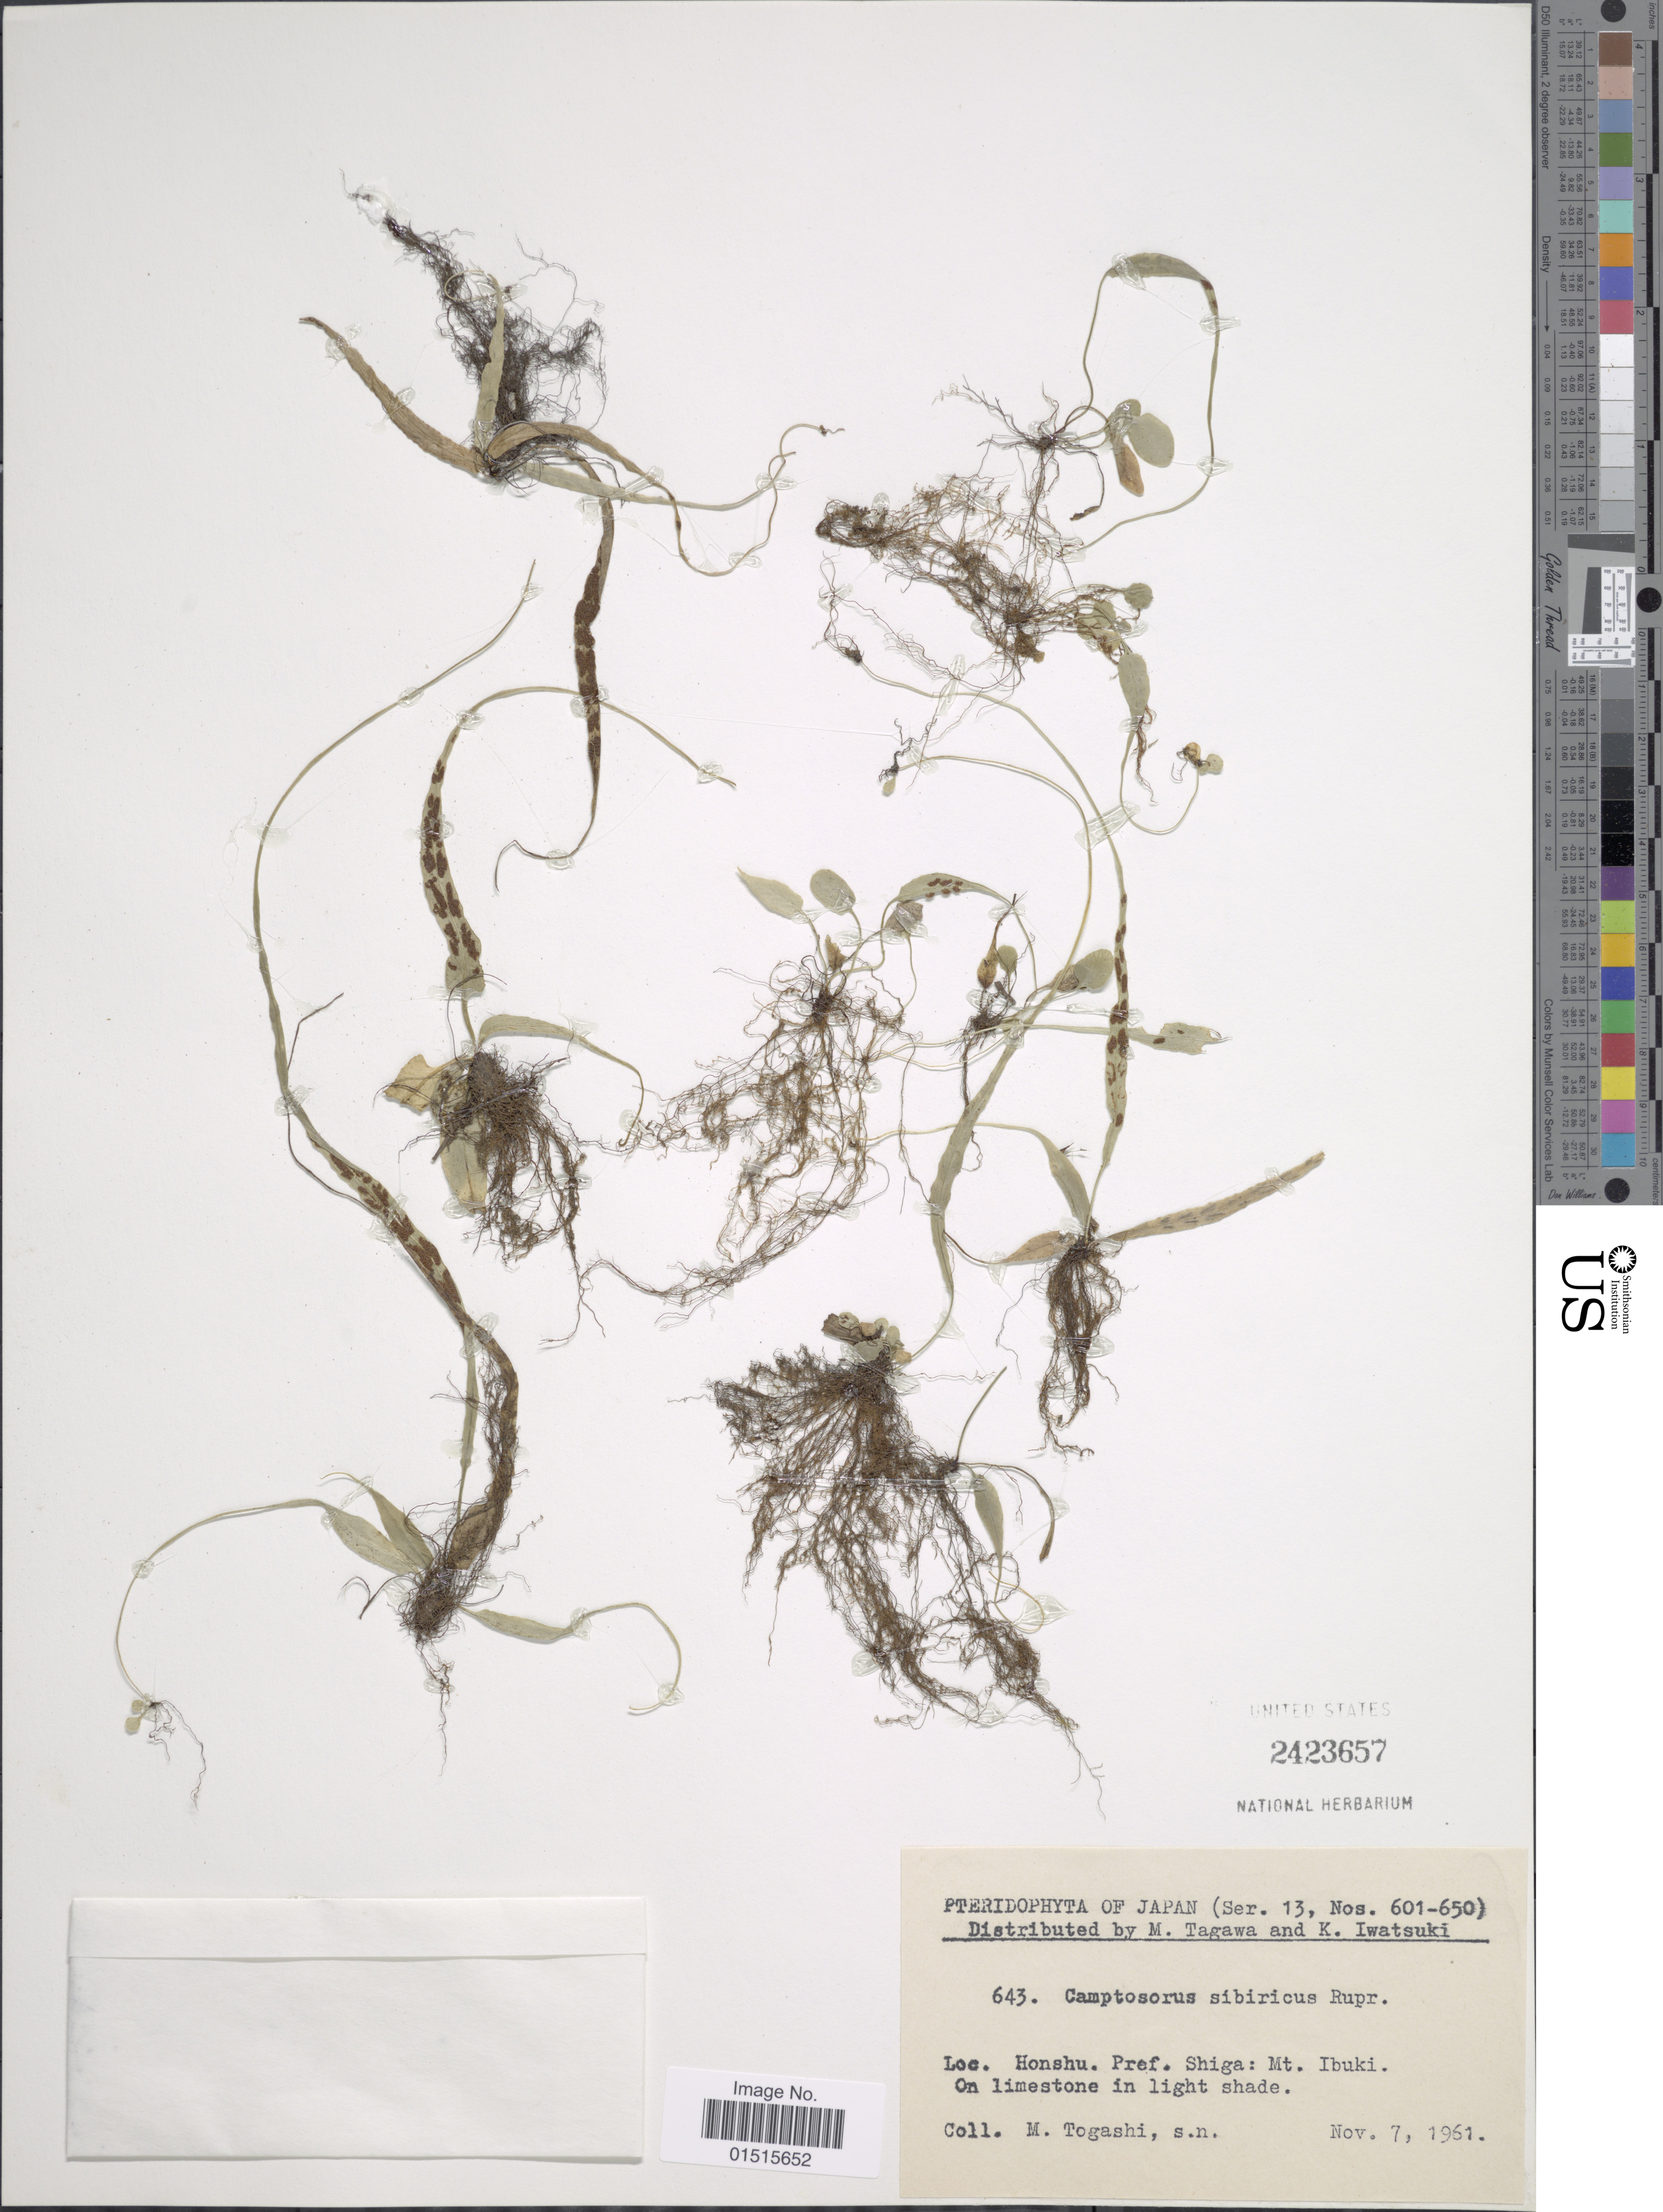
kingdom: Plantae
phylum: Tracheophyta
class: Polypodiopsida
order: Polypodiales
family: Aspleniaceae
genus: Asplenium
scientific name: Asplenium sibricus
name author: Rupr.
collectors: M. Togashi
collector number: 643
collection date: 1961-11-07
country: Japan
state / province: Siga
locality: Honshu: Pref. Shiga: Mt. Ibuki. On limestone in light shade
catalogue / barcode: US 2423657